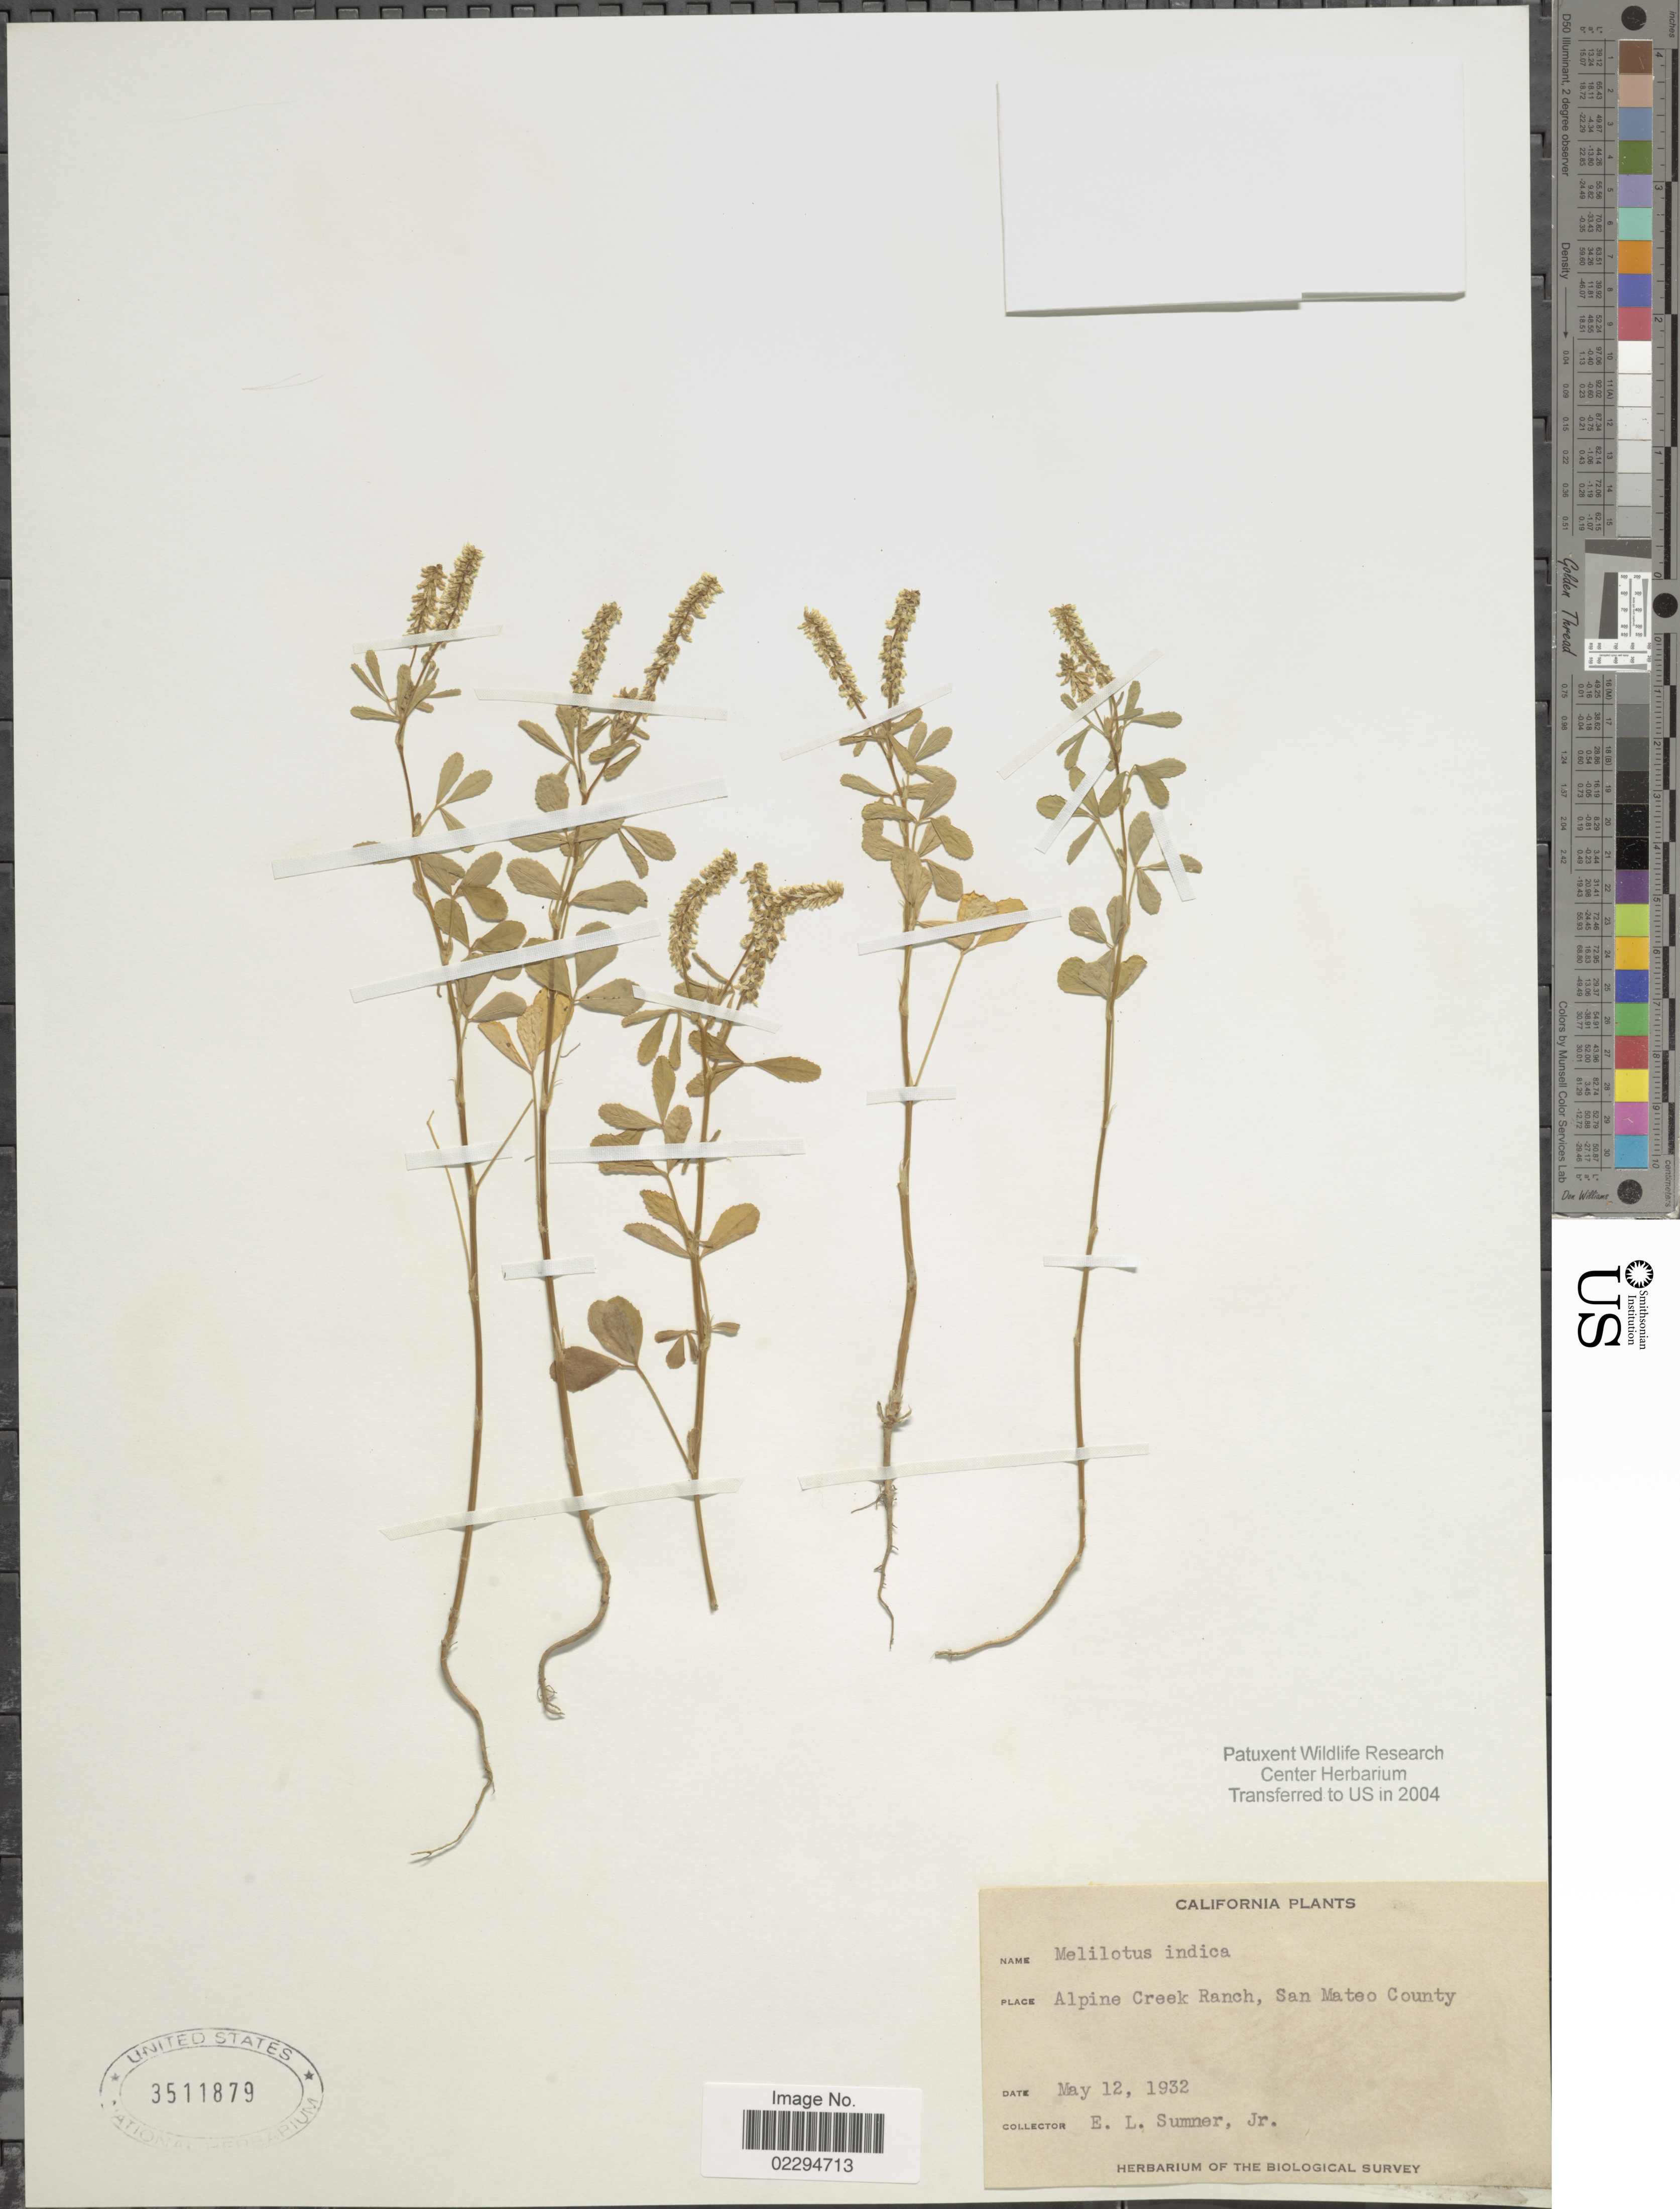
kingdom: Plantae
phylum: Tracheophyta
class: Magnoliopsida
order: Fabales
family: Fabaceae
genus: Melilotus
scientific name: Melilotus indicus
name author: (L.) All.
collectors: E. Sumner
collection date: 1932-05-12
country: United States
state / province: California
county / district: San Mateo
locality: Alpine Creek Ranch, San Mateo County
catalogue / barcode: US 3511879